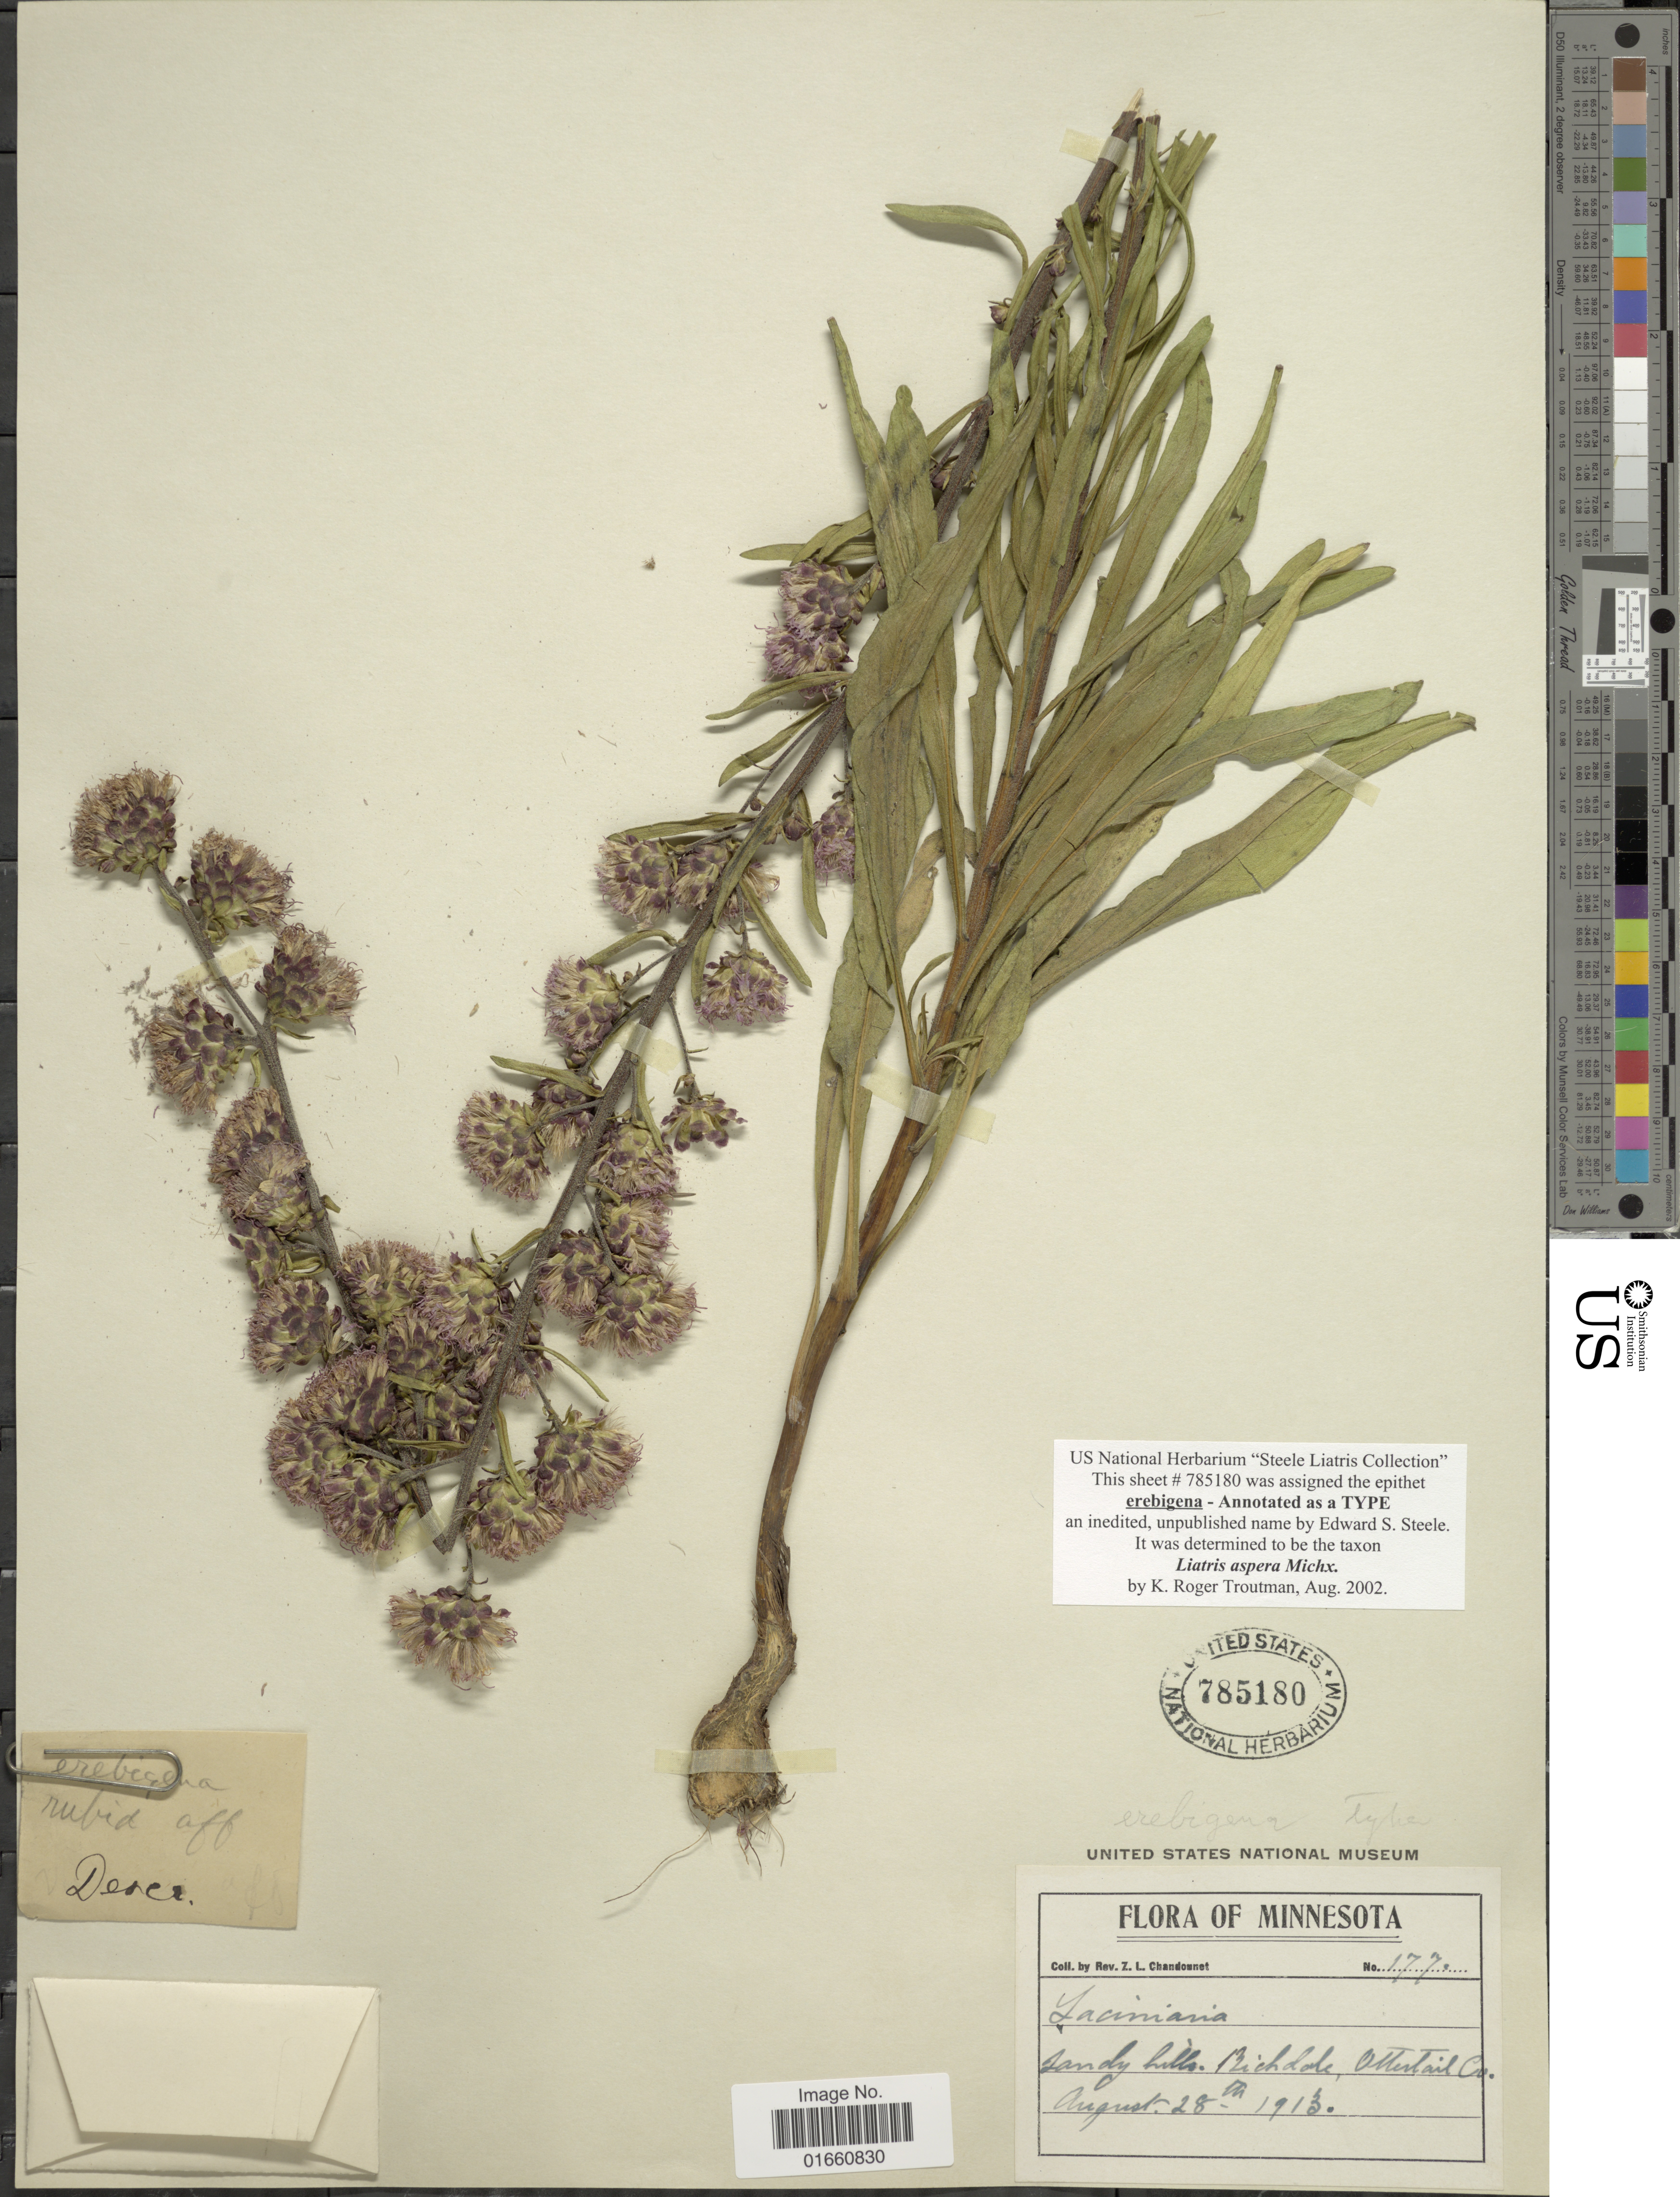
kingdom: Plantae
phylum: Tracheophyta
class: Magnoliopsida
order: Asterales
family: Asteraceae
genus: Liatris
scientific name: Liatris aspera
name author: Michx.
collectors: Z. Chandonnet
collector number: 177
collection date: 1913-08-28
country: United States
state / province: Minnesota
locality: Richdale, Ottertail Co.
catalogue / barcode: US 785180